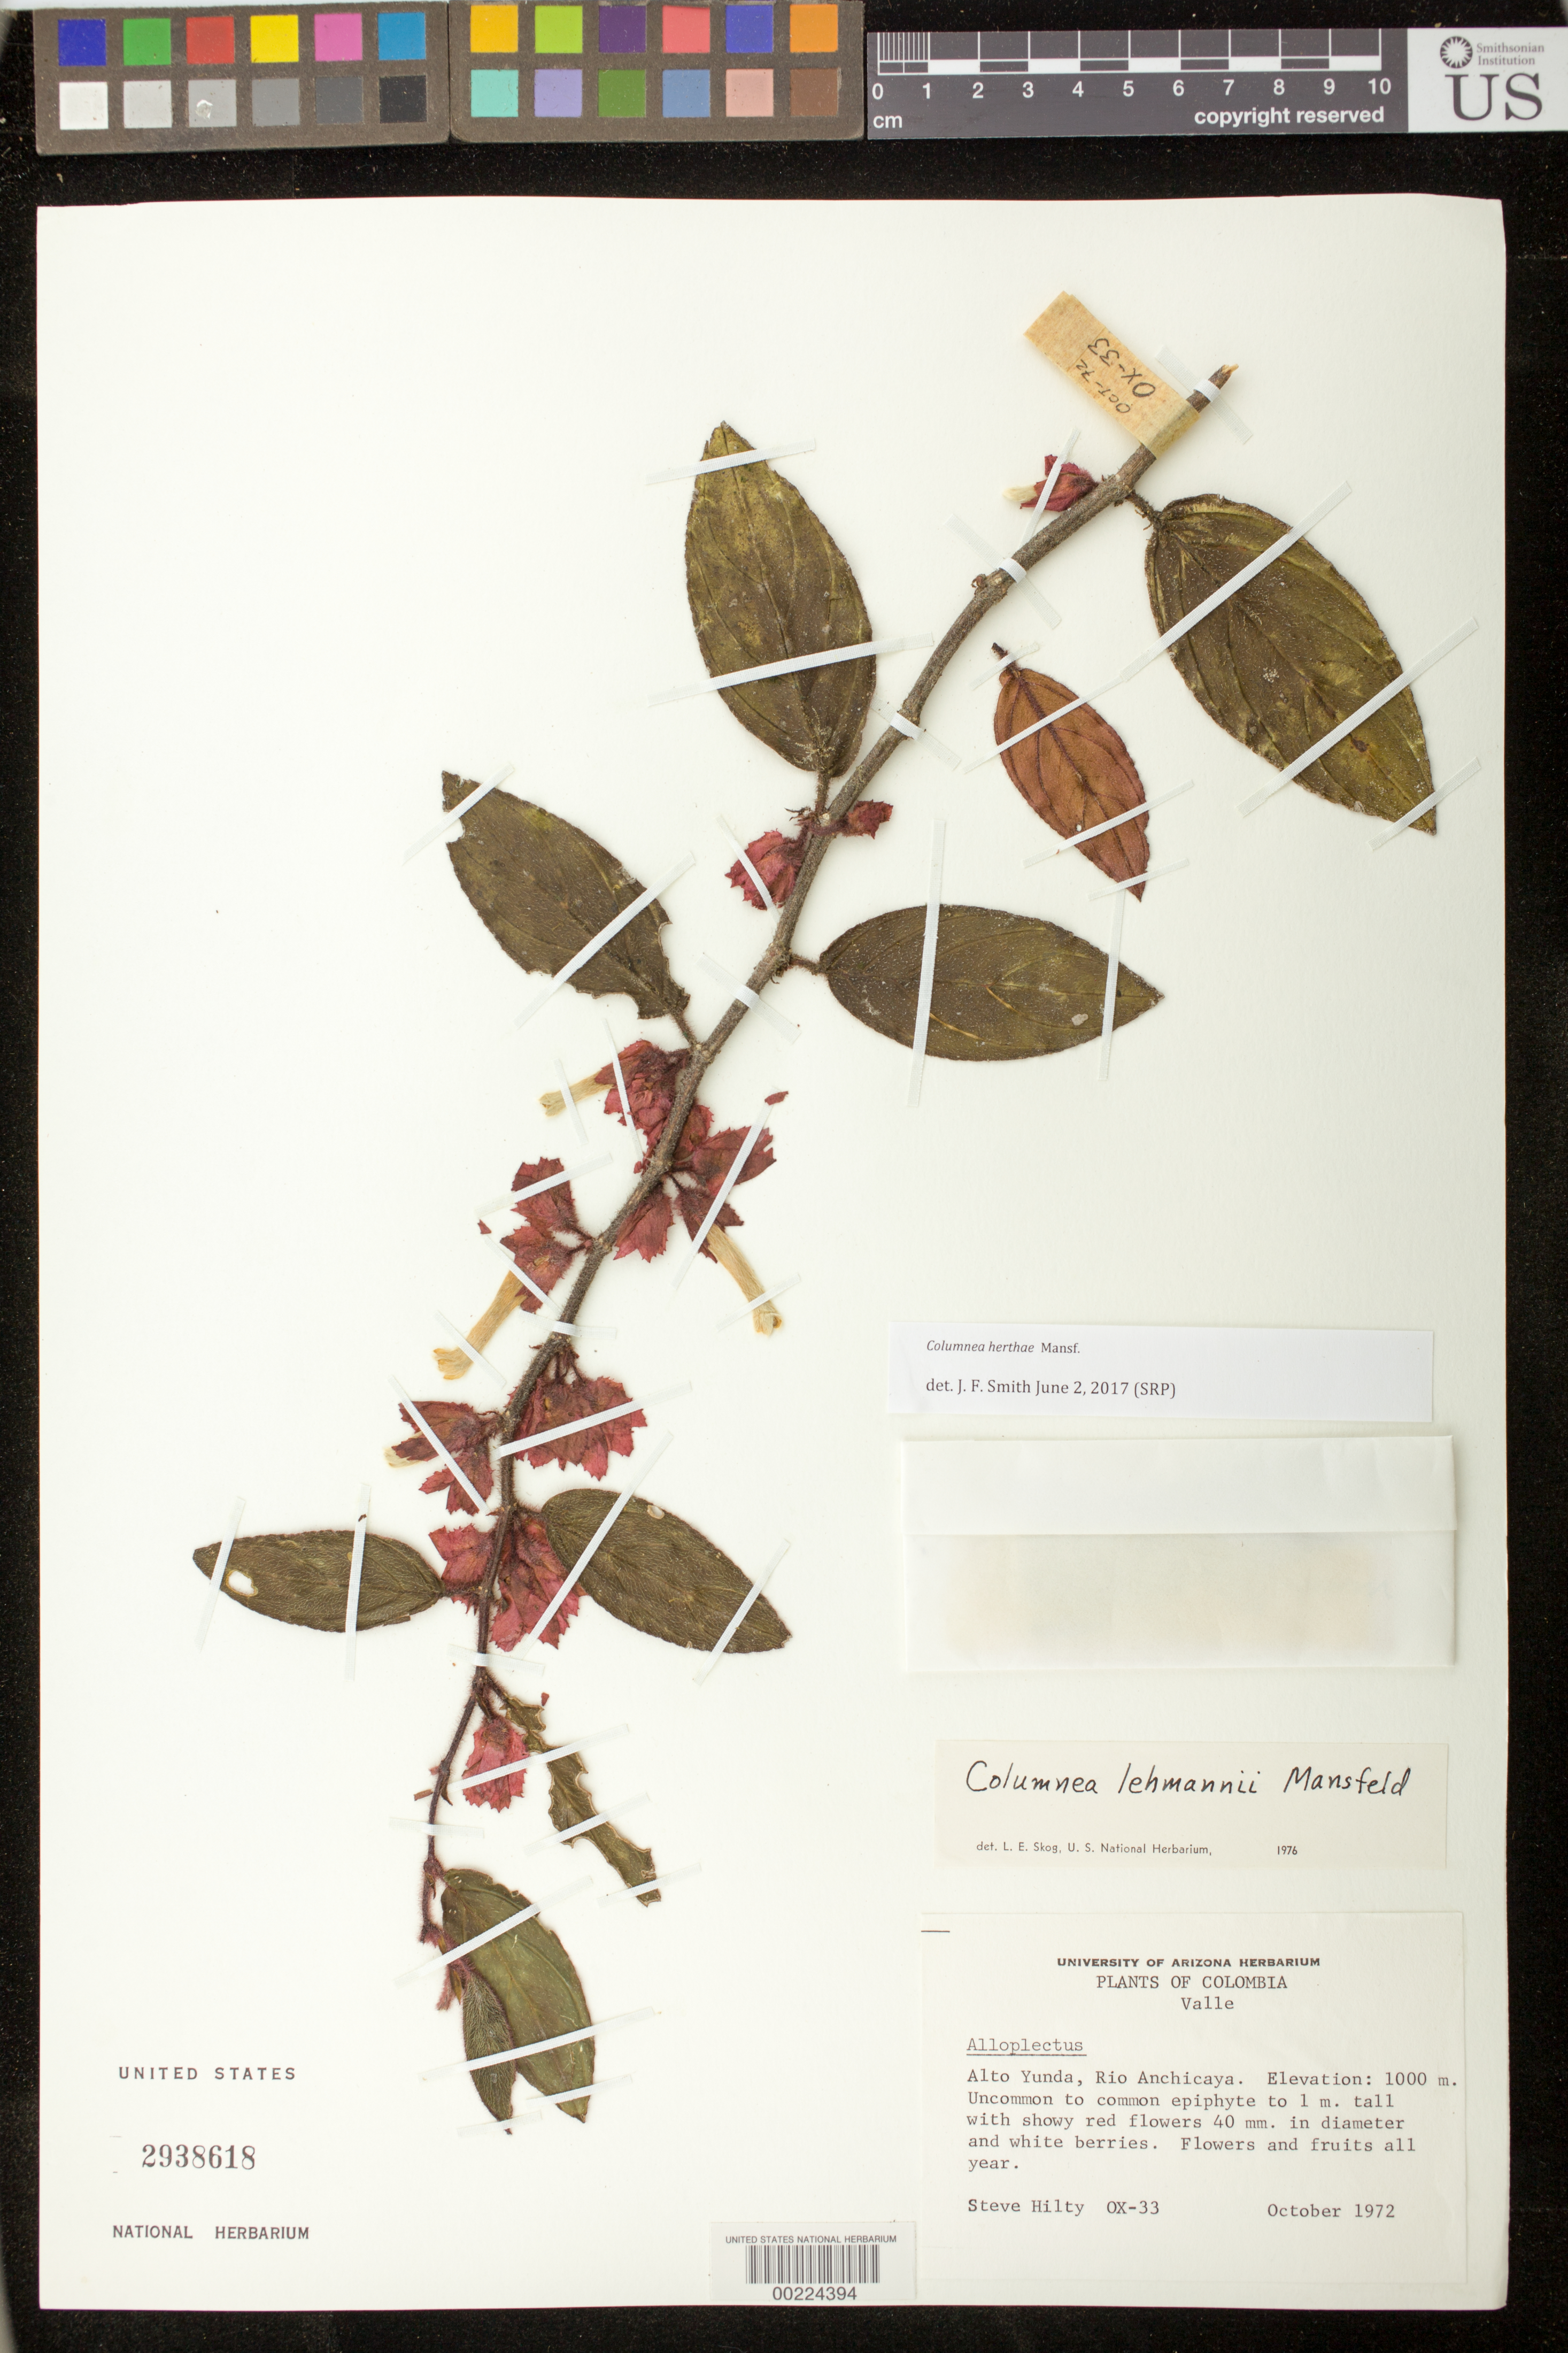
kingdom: Plantae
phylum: Tracheophyta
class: Magnoliopsida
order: Lamiales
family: Gesneriaceae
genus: Columnea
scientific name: Columnea lehmannii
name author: Mansf.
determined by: Clark, J. L.; Skog, Laurence E.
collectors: S. Hilty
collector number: OX- 33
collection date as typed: Oct 1972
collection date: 1972-10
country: Colombia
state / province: Valle del Cauca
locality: Alto Yunda, Rio Anchicaya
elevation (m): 1000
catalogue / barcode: US 2938618